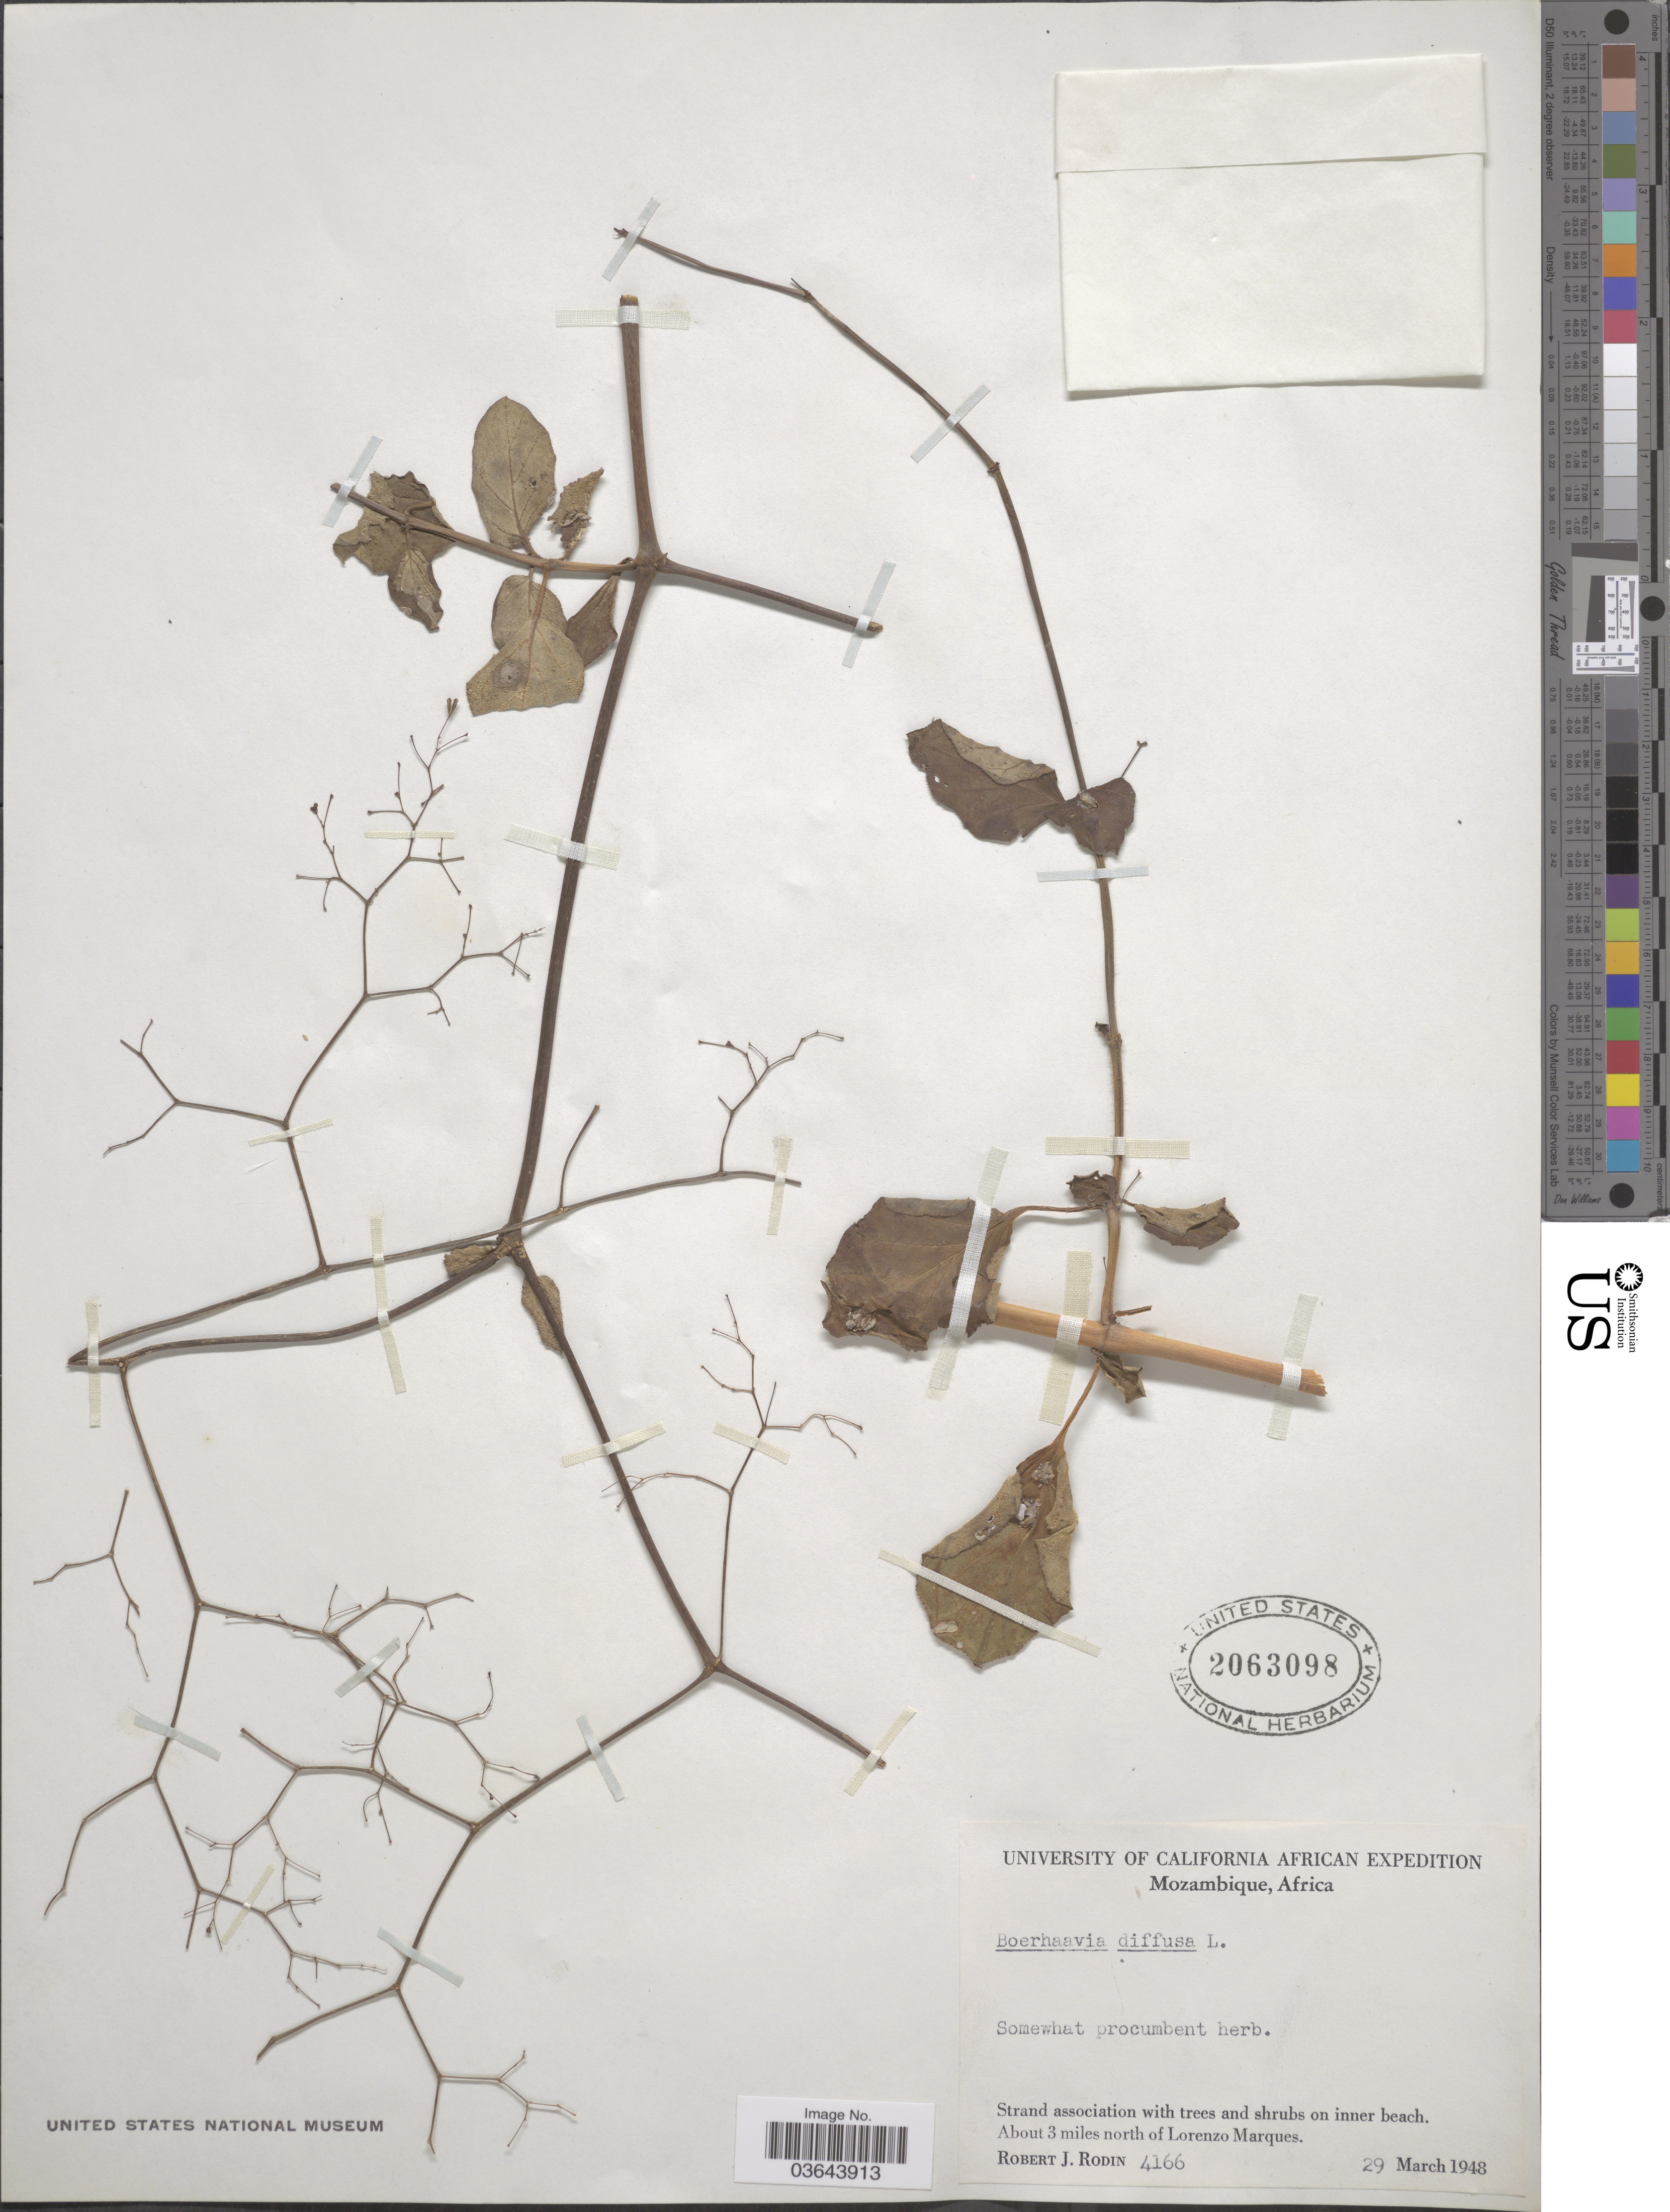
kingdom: Plantae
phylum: Tracheophyta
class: Magnoliopsida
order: Caryophyllales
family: Nyctaginaceae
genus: Boerhavia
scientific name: Boerhavia diffusa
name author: L.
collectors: R. J. Rodin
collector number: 4166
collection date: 1948-03-29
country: Mozambique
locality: About 3 miles north of Lorenzo Marques.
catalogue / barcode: US 2063098